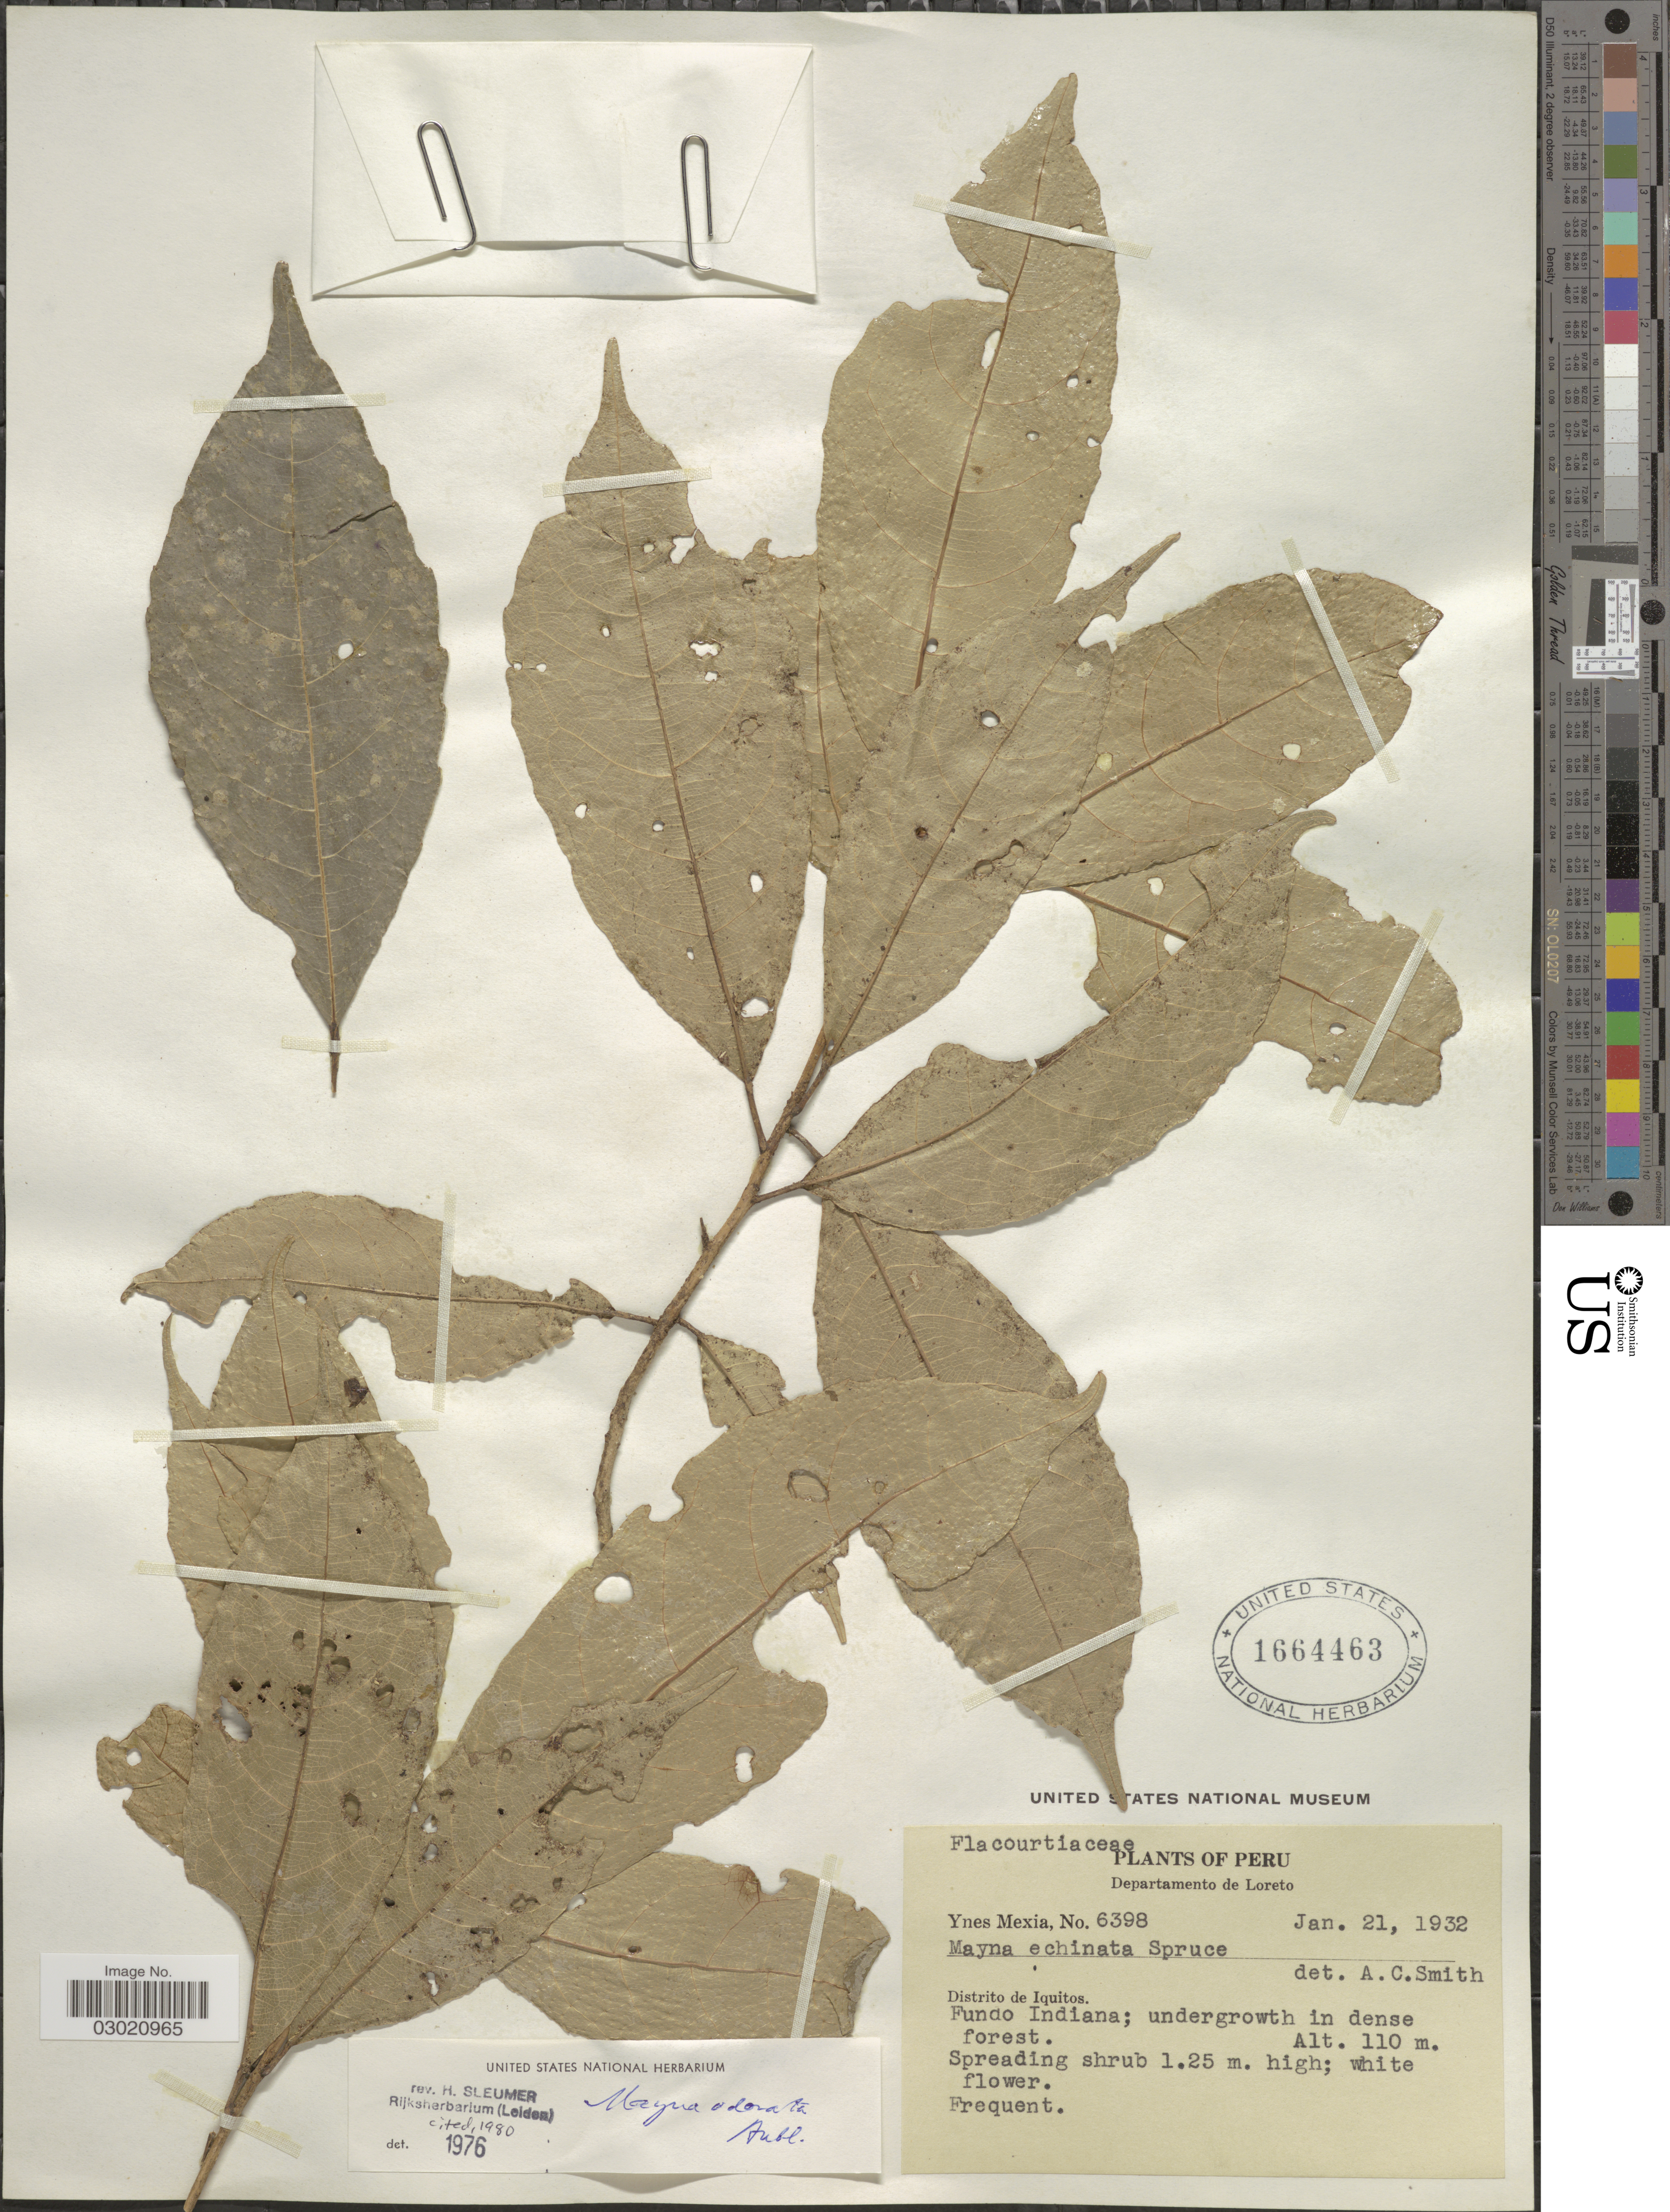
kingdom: Plantae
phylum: Tracheophyta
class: Magnoliopsida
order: Malpighiales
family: Achariaceae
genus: Mayna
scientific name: Mayna odorata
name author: Aubl.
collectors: Y. Mexia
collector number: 6398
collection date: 1932-01-21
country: Peru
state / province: Loreto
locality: Departamento de Loreto. Distrito de Iquitos. Fundo Indiana.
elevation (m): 110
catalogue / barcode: US 1664463